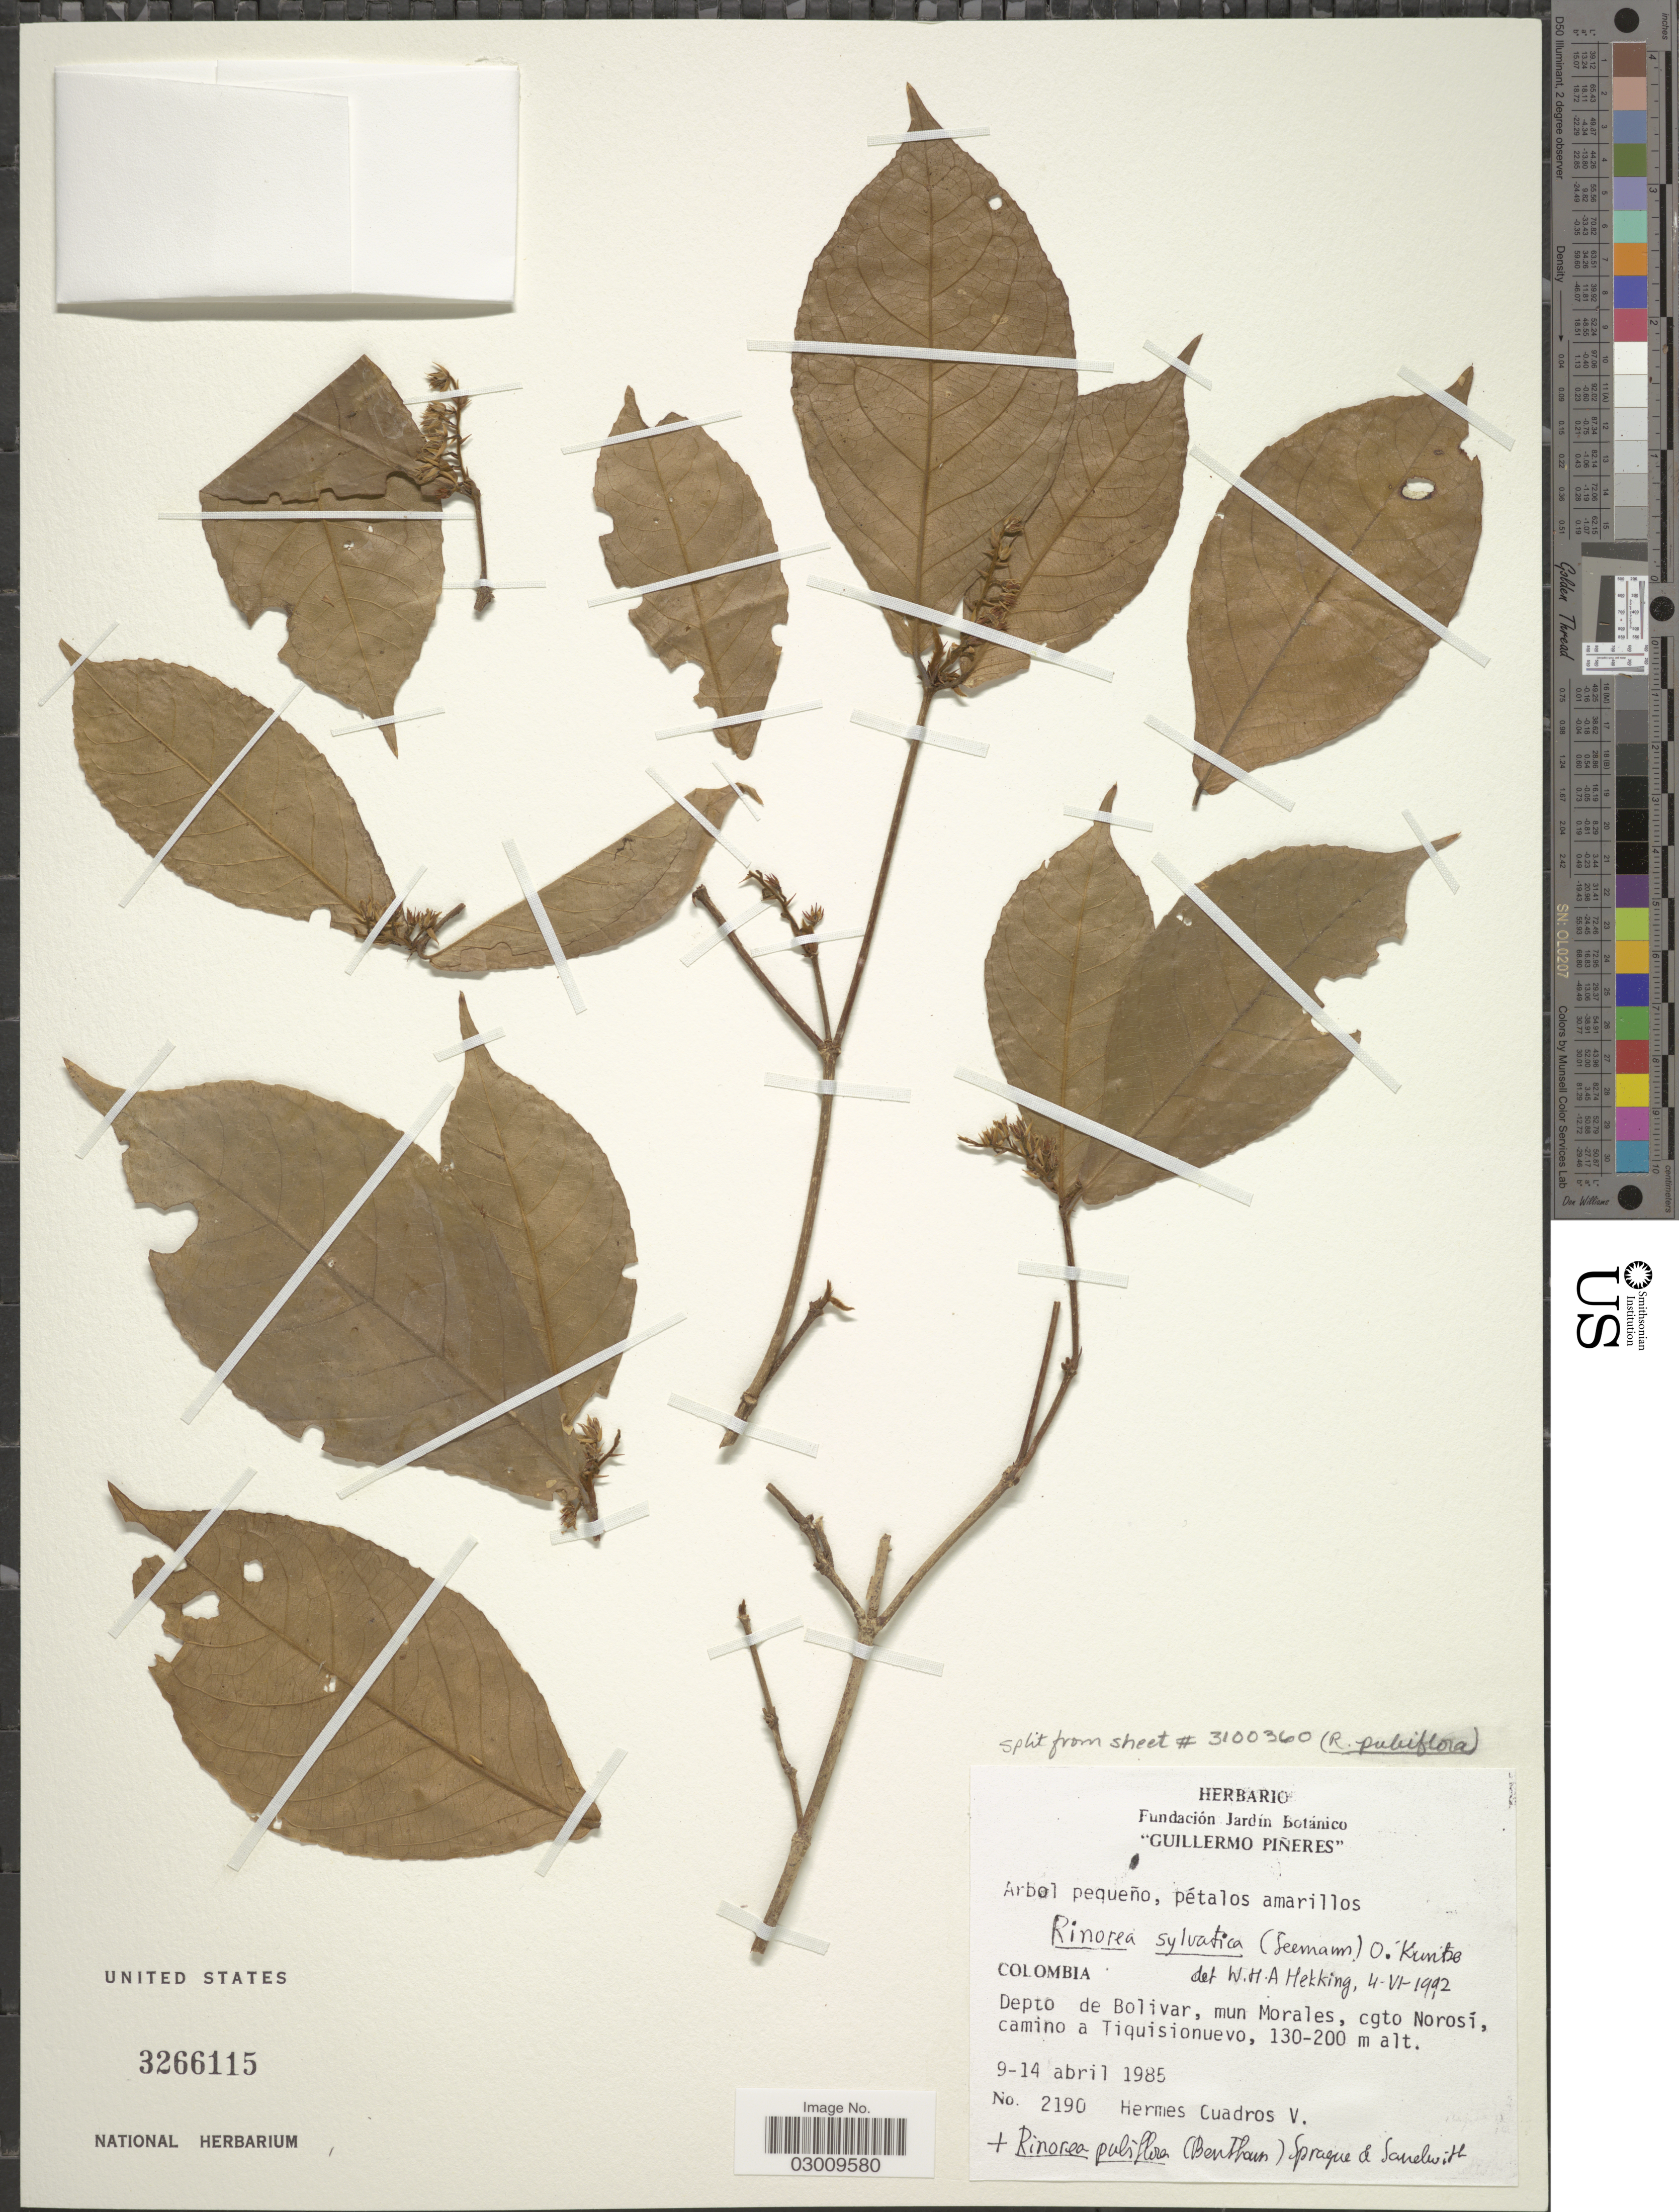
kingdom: Plantae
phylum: Tracheophyta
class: Magnoliopsida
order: Malpighiales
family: Violaceae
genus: Rinorea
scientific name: Rinorea sylvatica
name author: (Seem.) Kuntze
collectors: H. Cuadros V.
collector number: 2190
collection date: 1985-04-09/1985-04-14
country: Colombia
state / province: Bolívar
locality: Depto de Bolivar, mun Morales, cgto Norosí, camino a Tiquisionuevo.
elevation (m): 130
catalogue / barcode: US 3266115